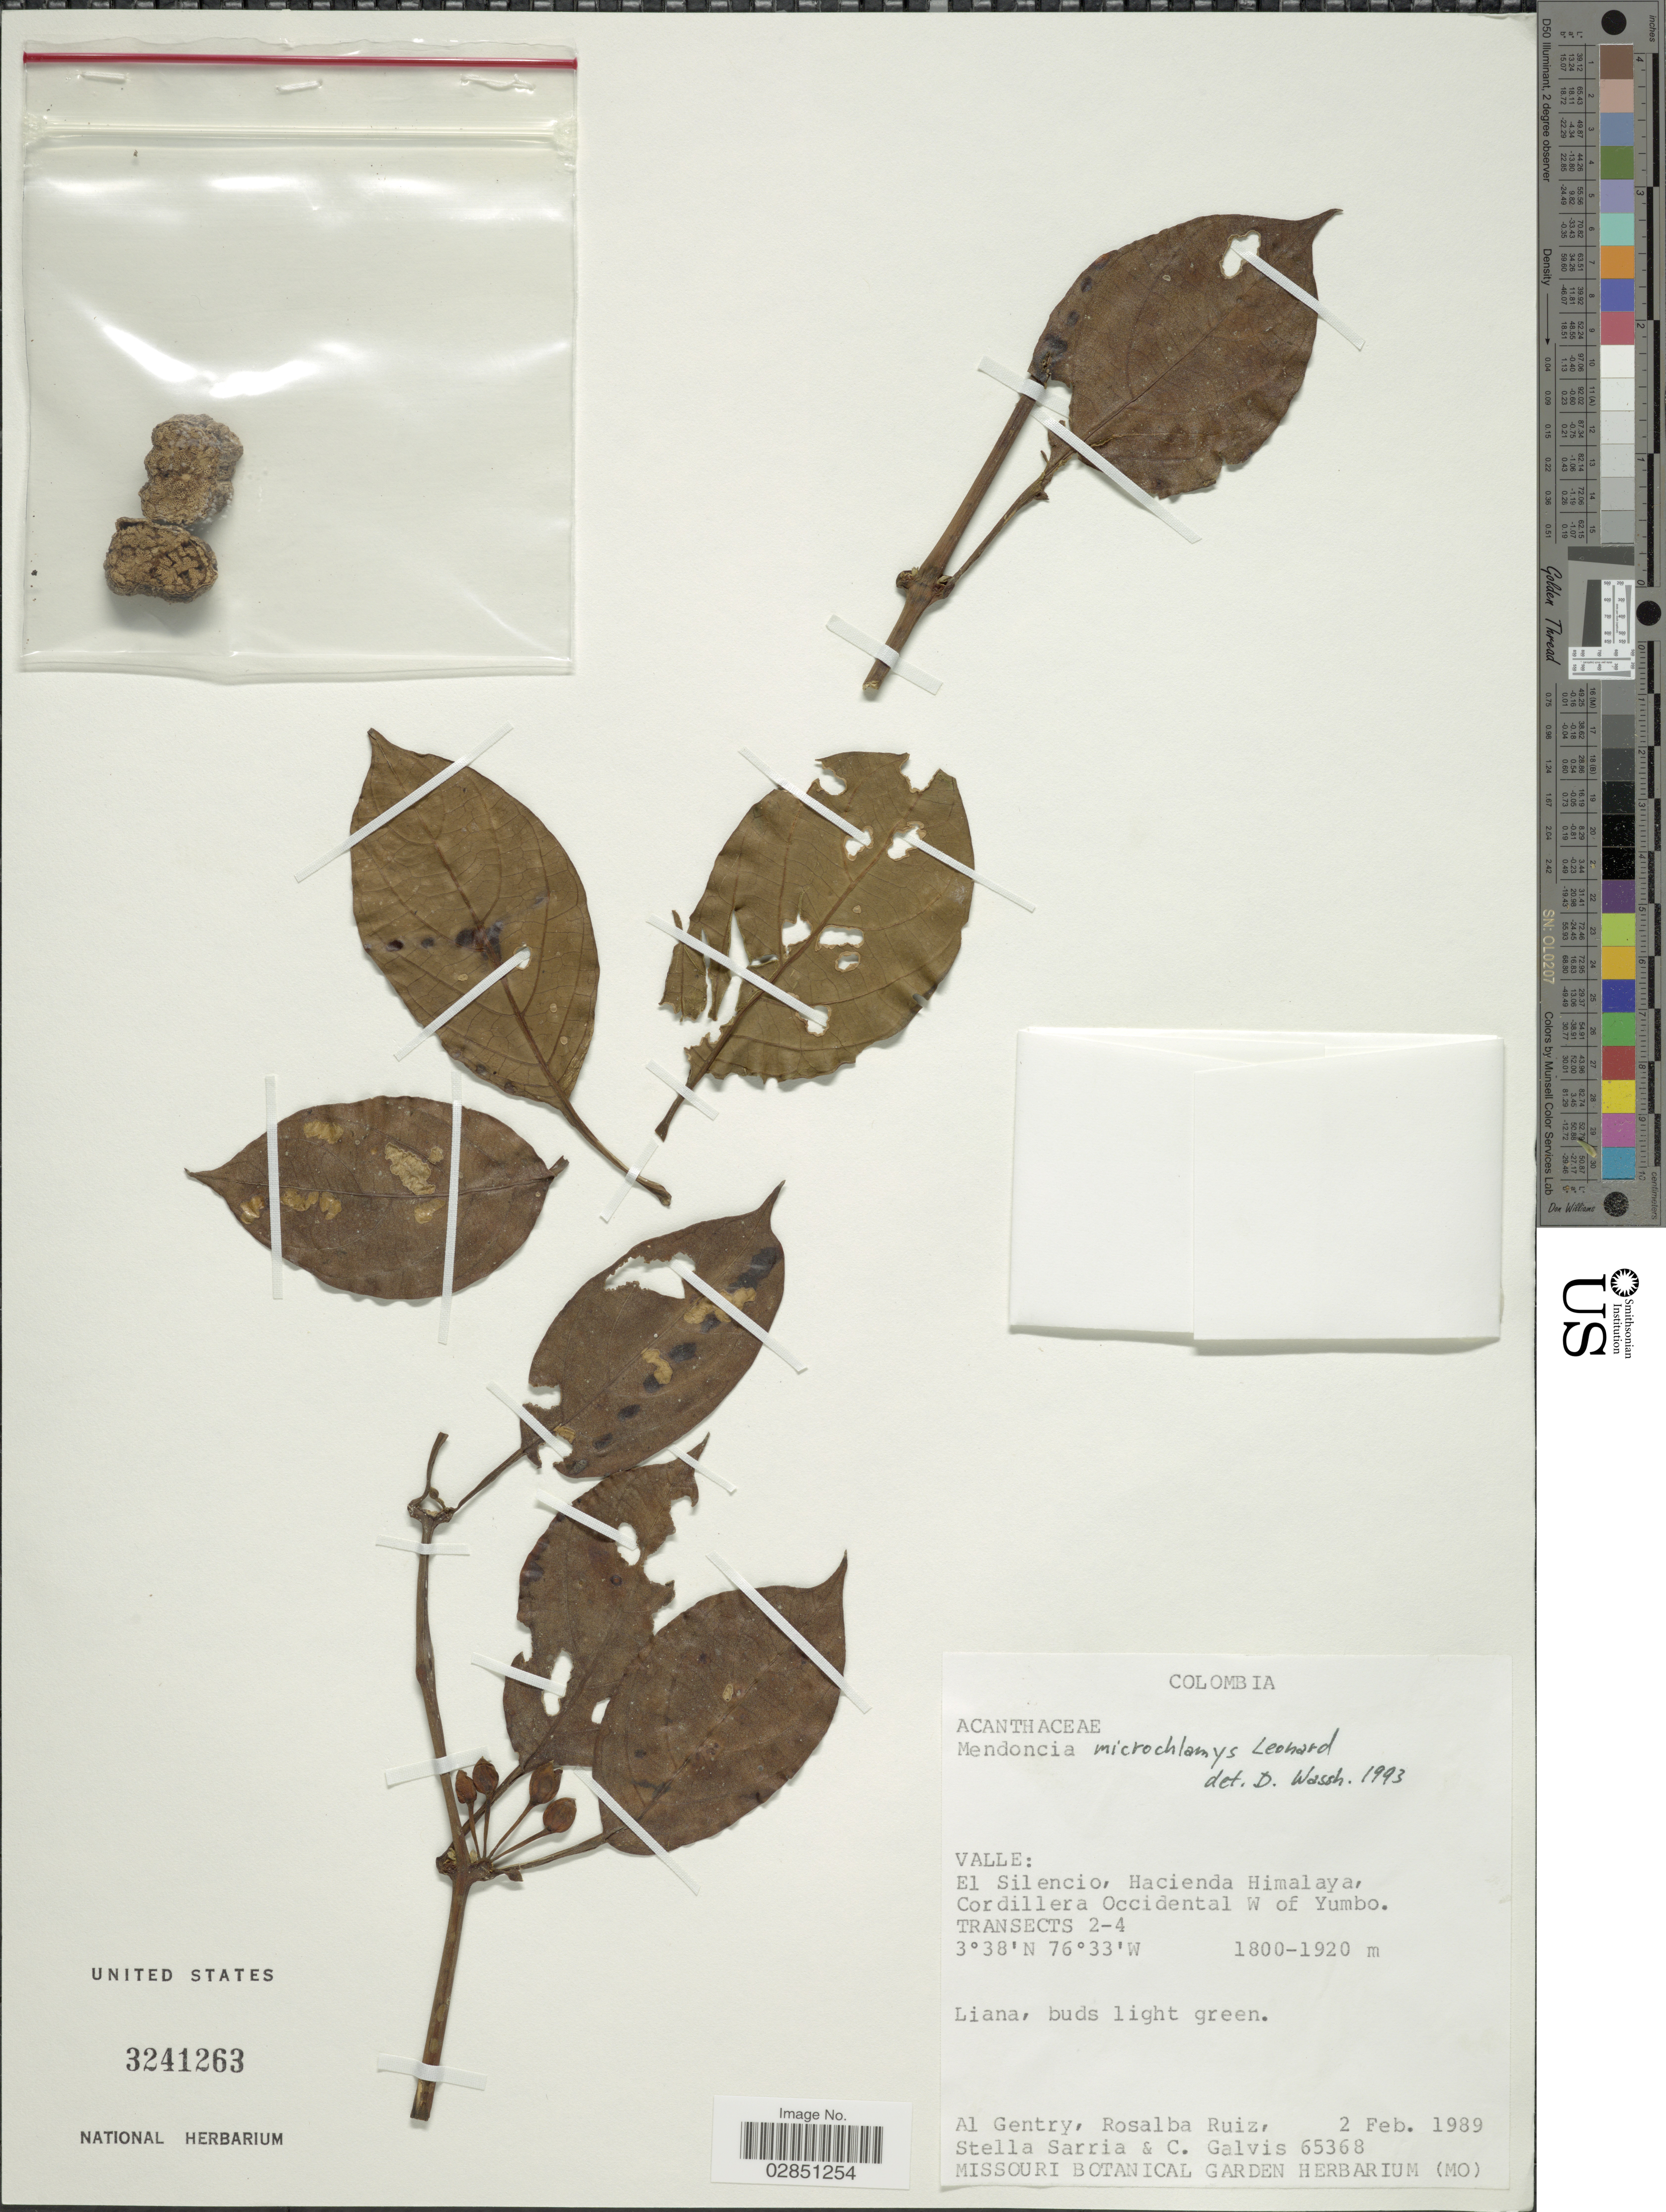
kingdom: Plantae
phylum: Tracheophyta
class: Magnoliopsida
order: Lamiales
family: Acanthaceae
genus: Mendoncia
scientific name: Mendoncia microchlamys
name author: Leonard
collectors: A. H. Gentry, R. Ruiz, S. Sarria & C. Galvis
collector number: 65368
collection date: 1989-02-02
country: Colombia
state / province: Valle del Cauca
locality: Valle: El Silencio, Hacienda Himalaya, Cordillera Occidental W of Yumbo. TRANSECTS 2-4.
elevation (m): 1800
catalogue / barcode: US 3241263